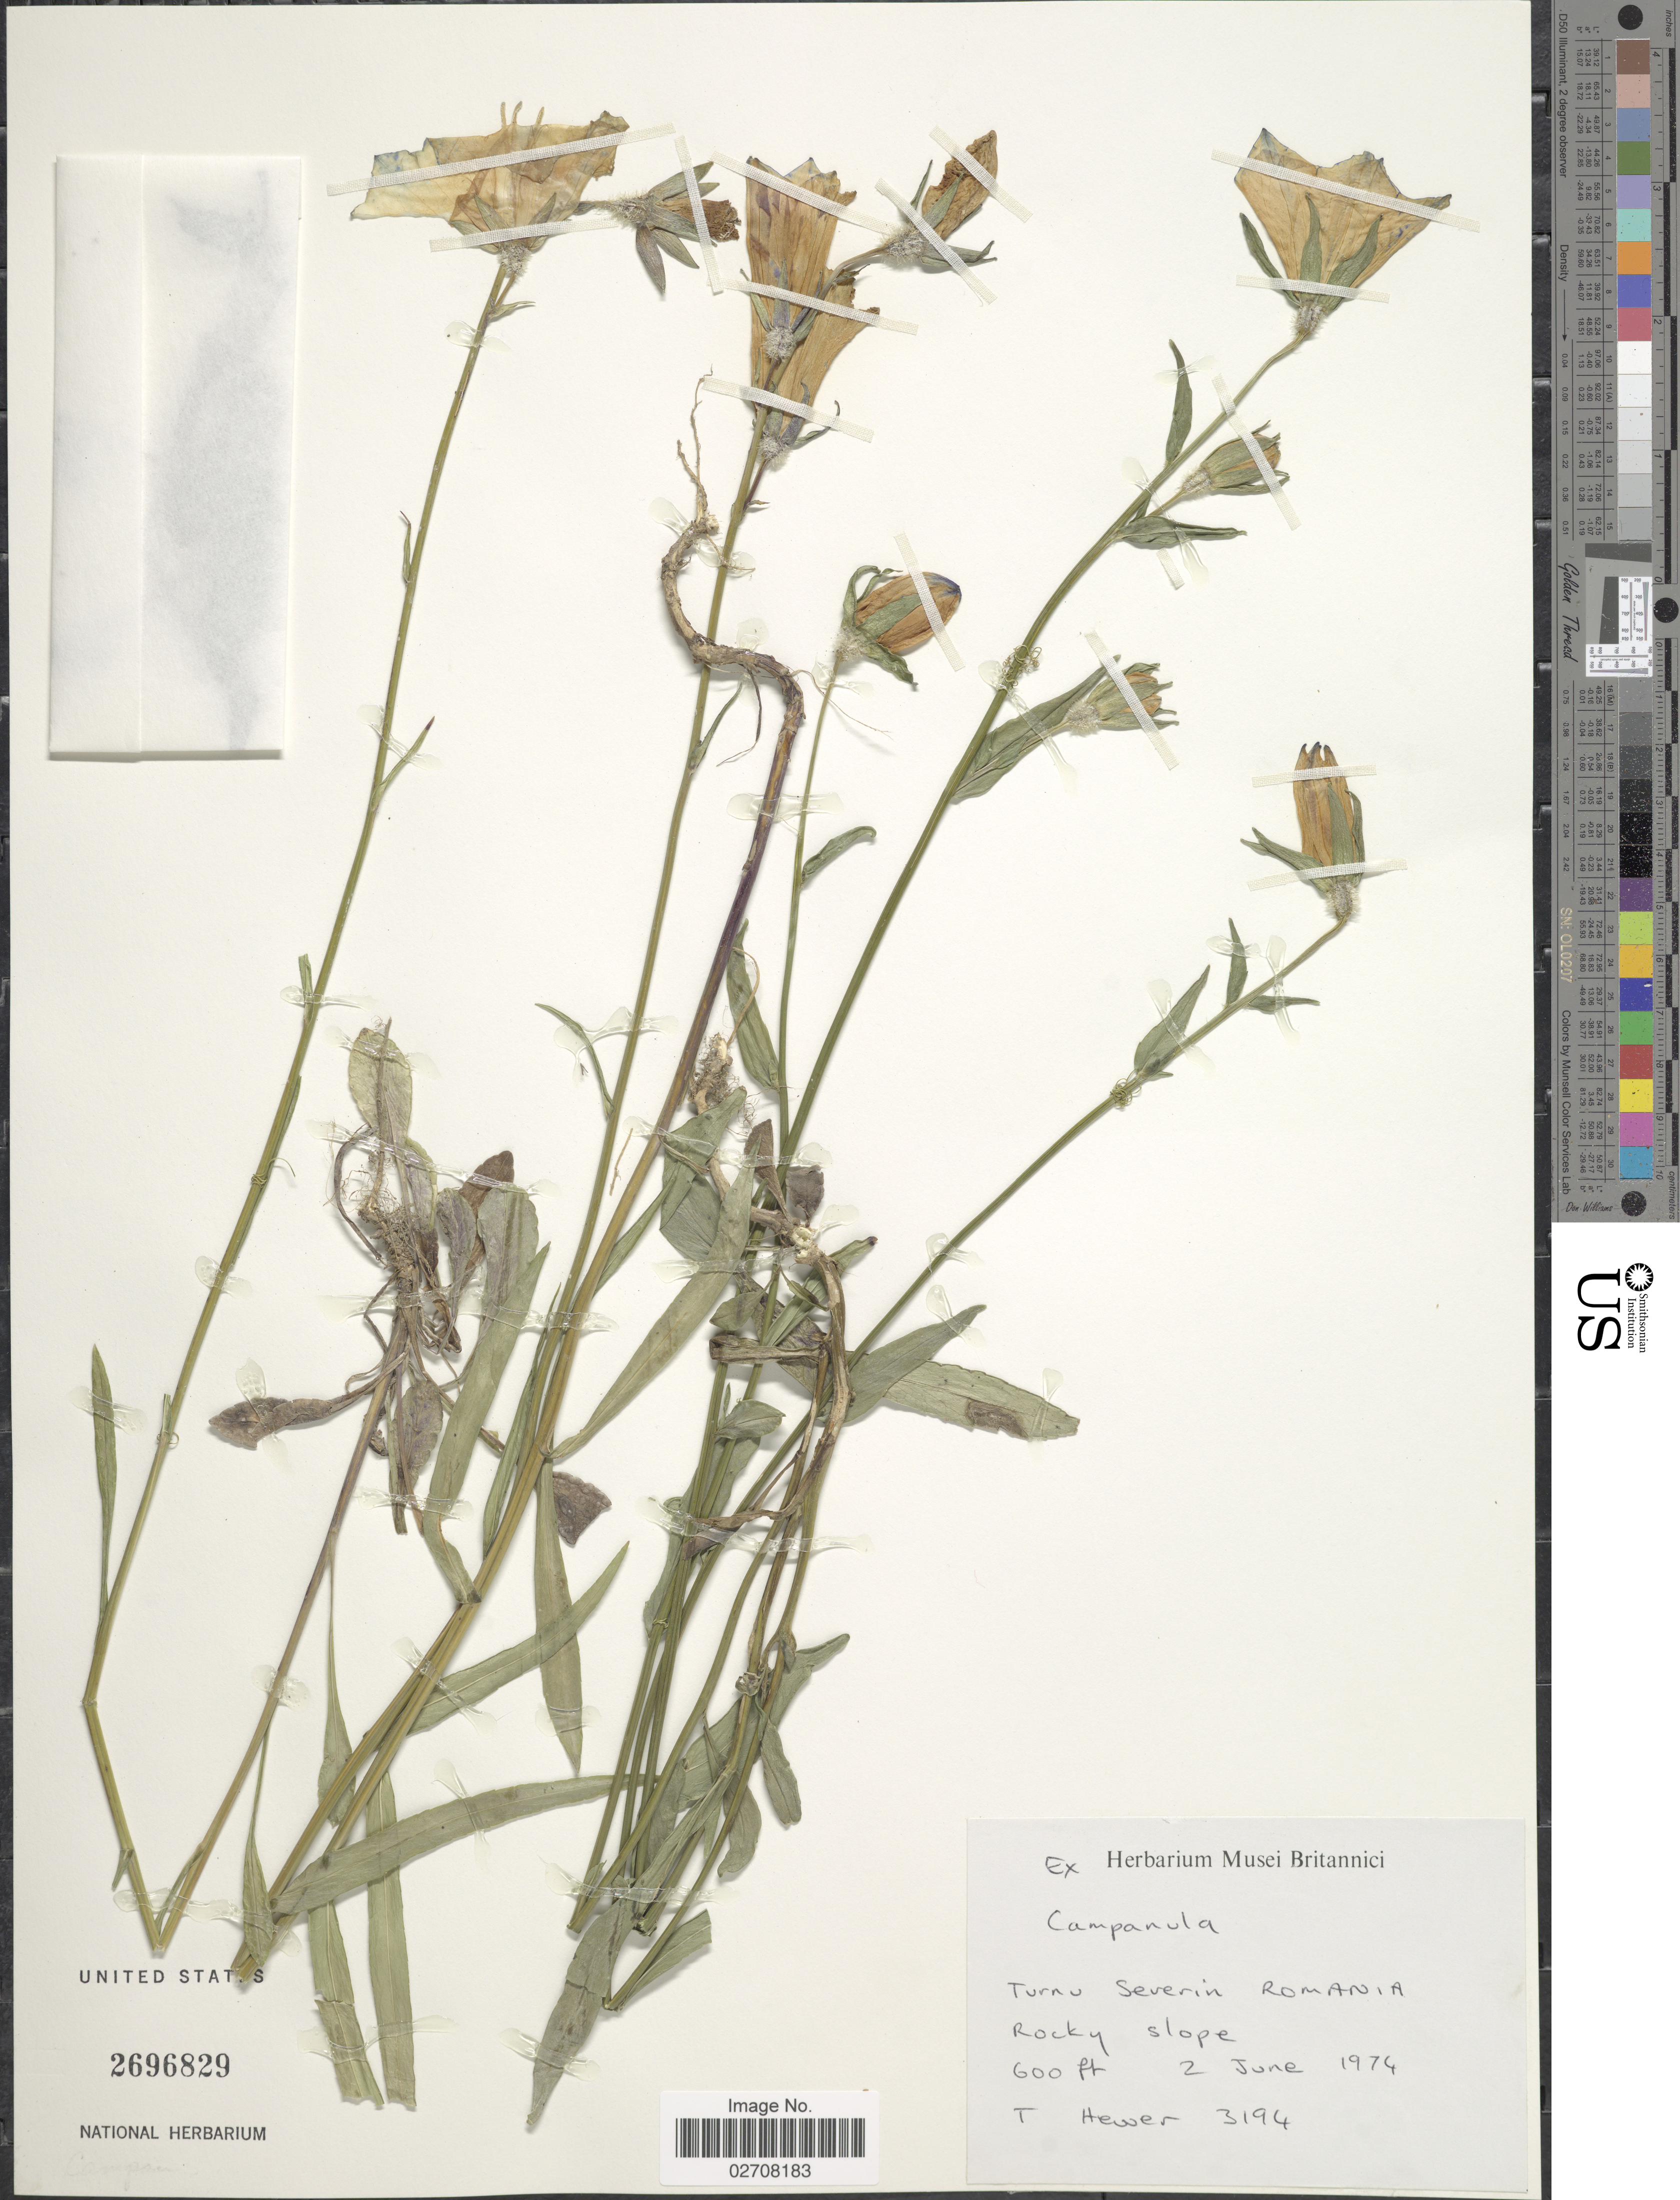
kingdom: Plantae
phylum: Tracheophyta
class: Magnoliopsida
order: Asterales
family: Campanulaceae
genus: Campanula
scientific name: Campanula sp.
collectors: T. Hewer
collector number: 3194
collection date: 1974-06-02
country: Romania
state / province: Caras-Severin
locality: Turnu Severin.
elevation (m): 183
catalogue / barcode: US 2696829